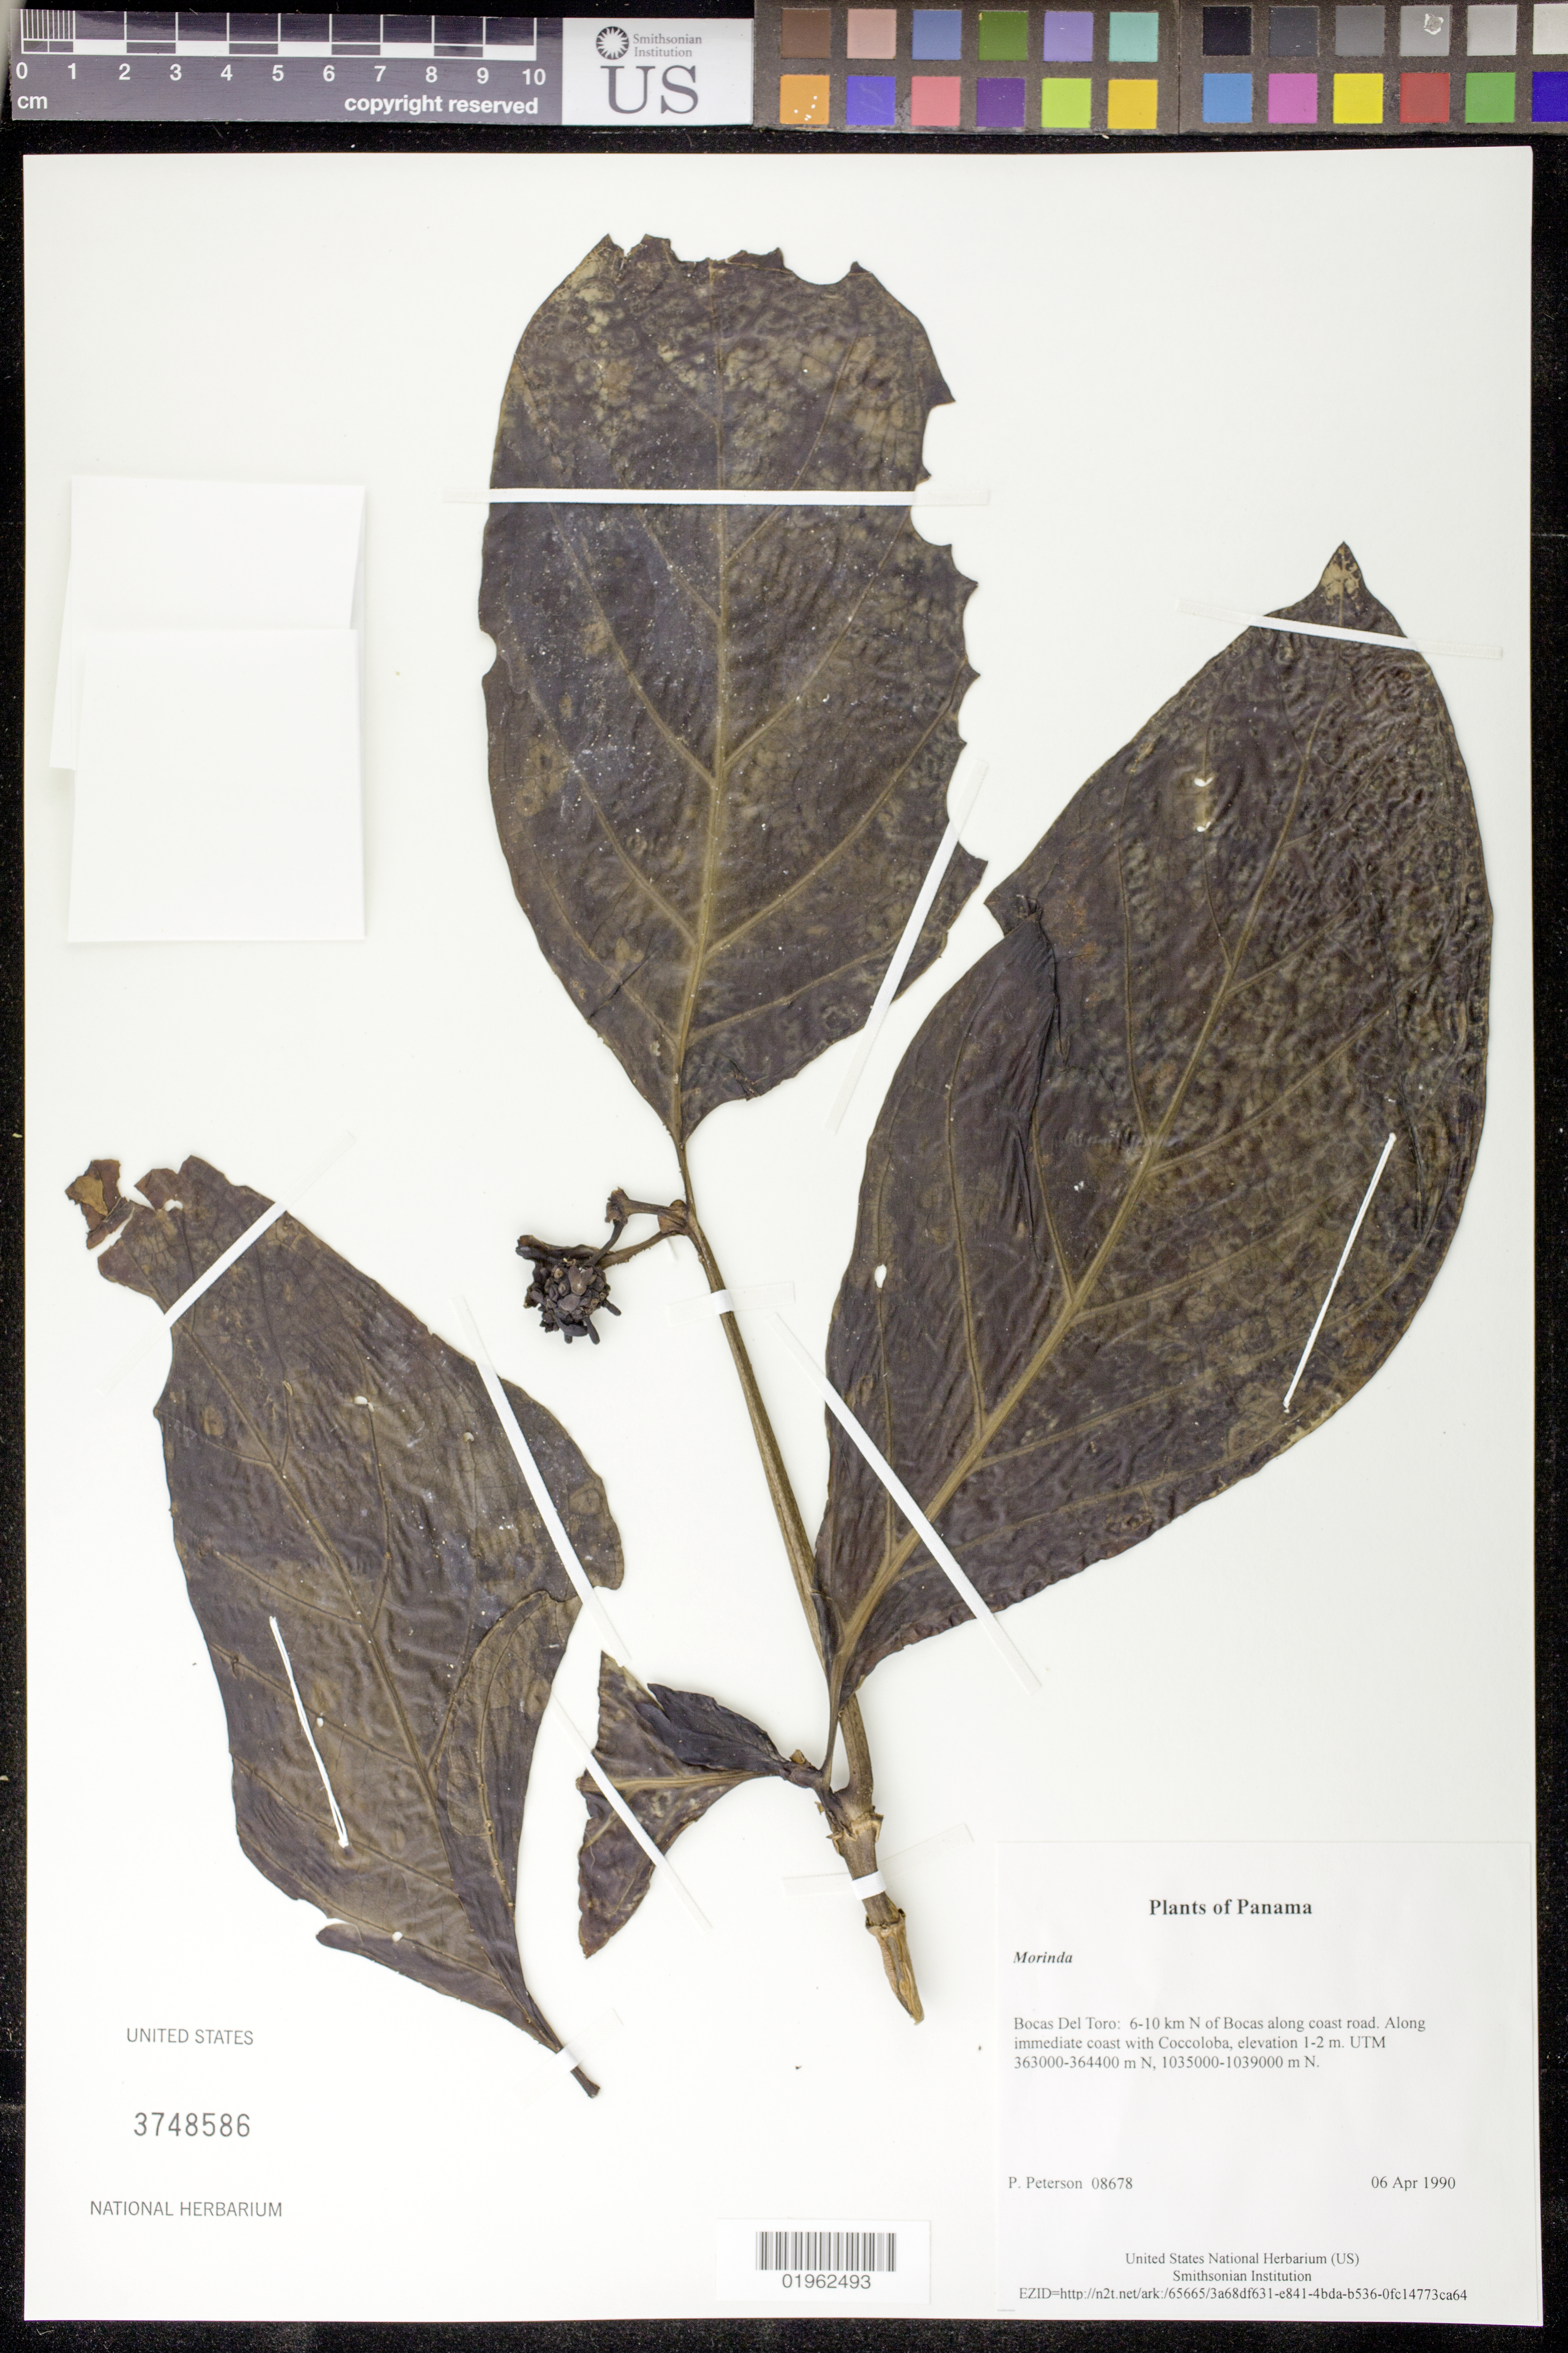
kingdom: Plantae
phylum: Tracheophyta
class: Magnoliopsida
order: Gentianales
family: Rubiaceae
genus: Morinda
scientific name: Morinda sp.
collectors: P. M. Peterson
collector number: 08678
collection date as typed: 06 Apr 1990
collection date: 1990-04-06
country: Panama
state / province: Bocas del Toro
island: Colón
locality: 6-10 km N of Bocas along coast road.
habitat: Along immediate coast with Coccoloba, elevation 1-2 m. UTM 363000-364400 m N, 1035000-1039000 m N.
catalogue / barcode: US 3748586